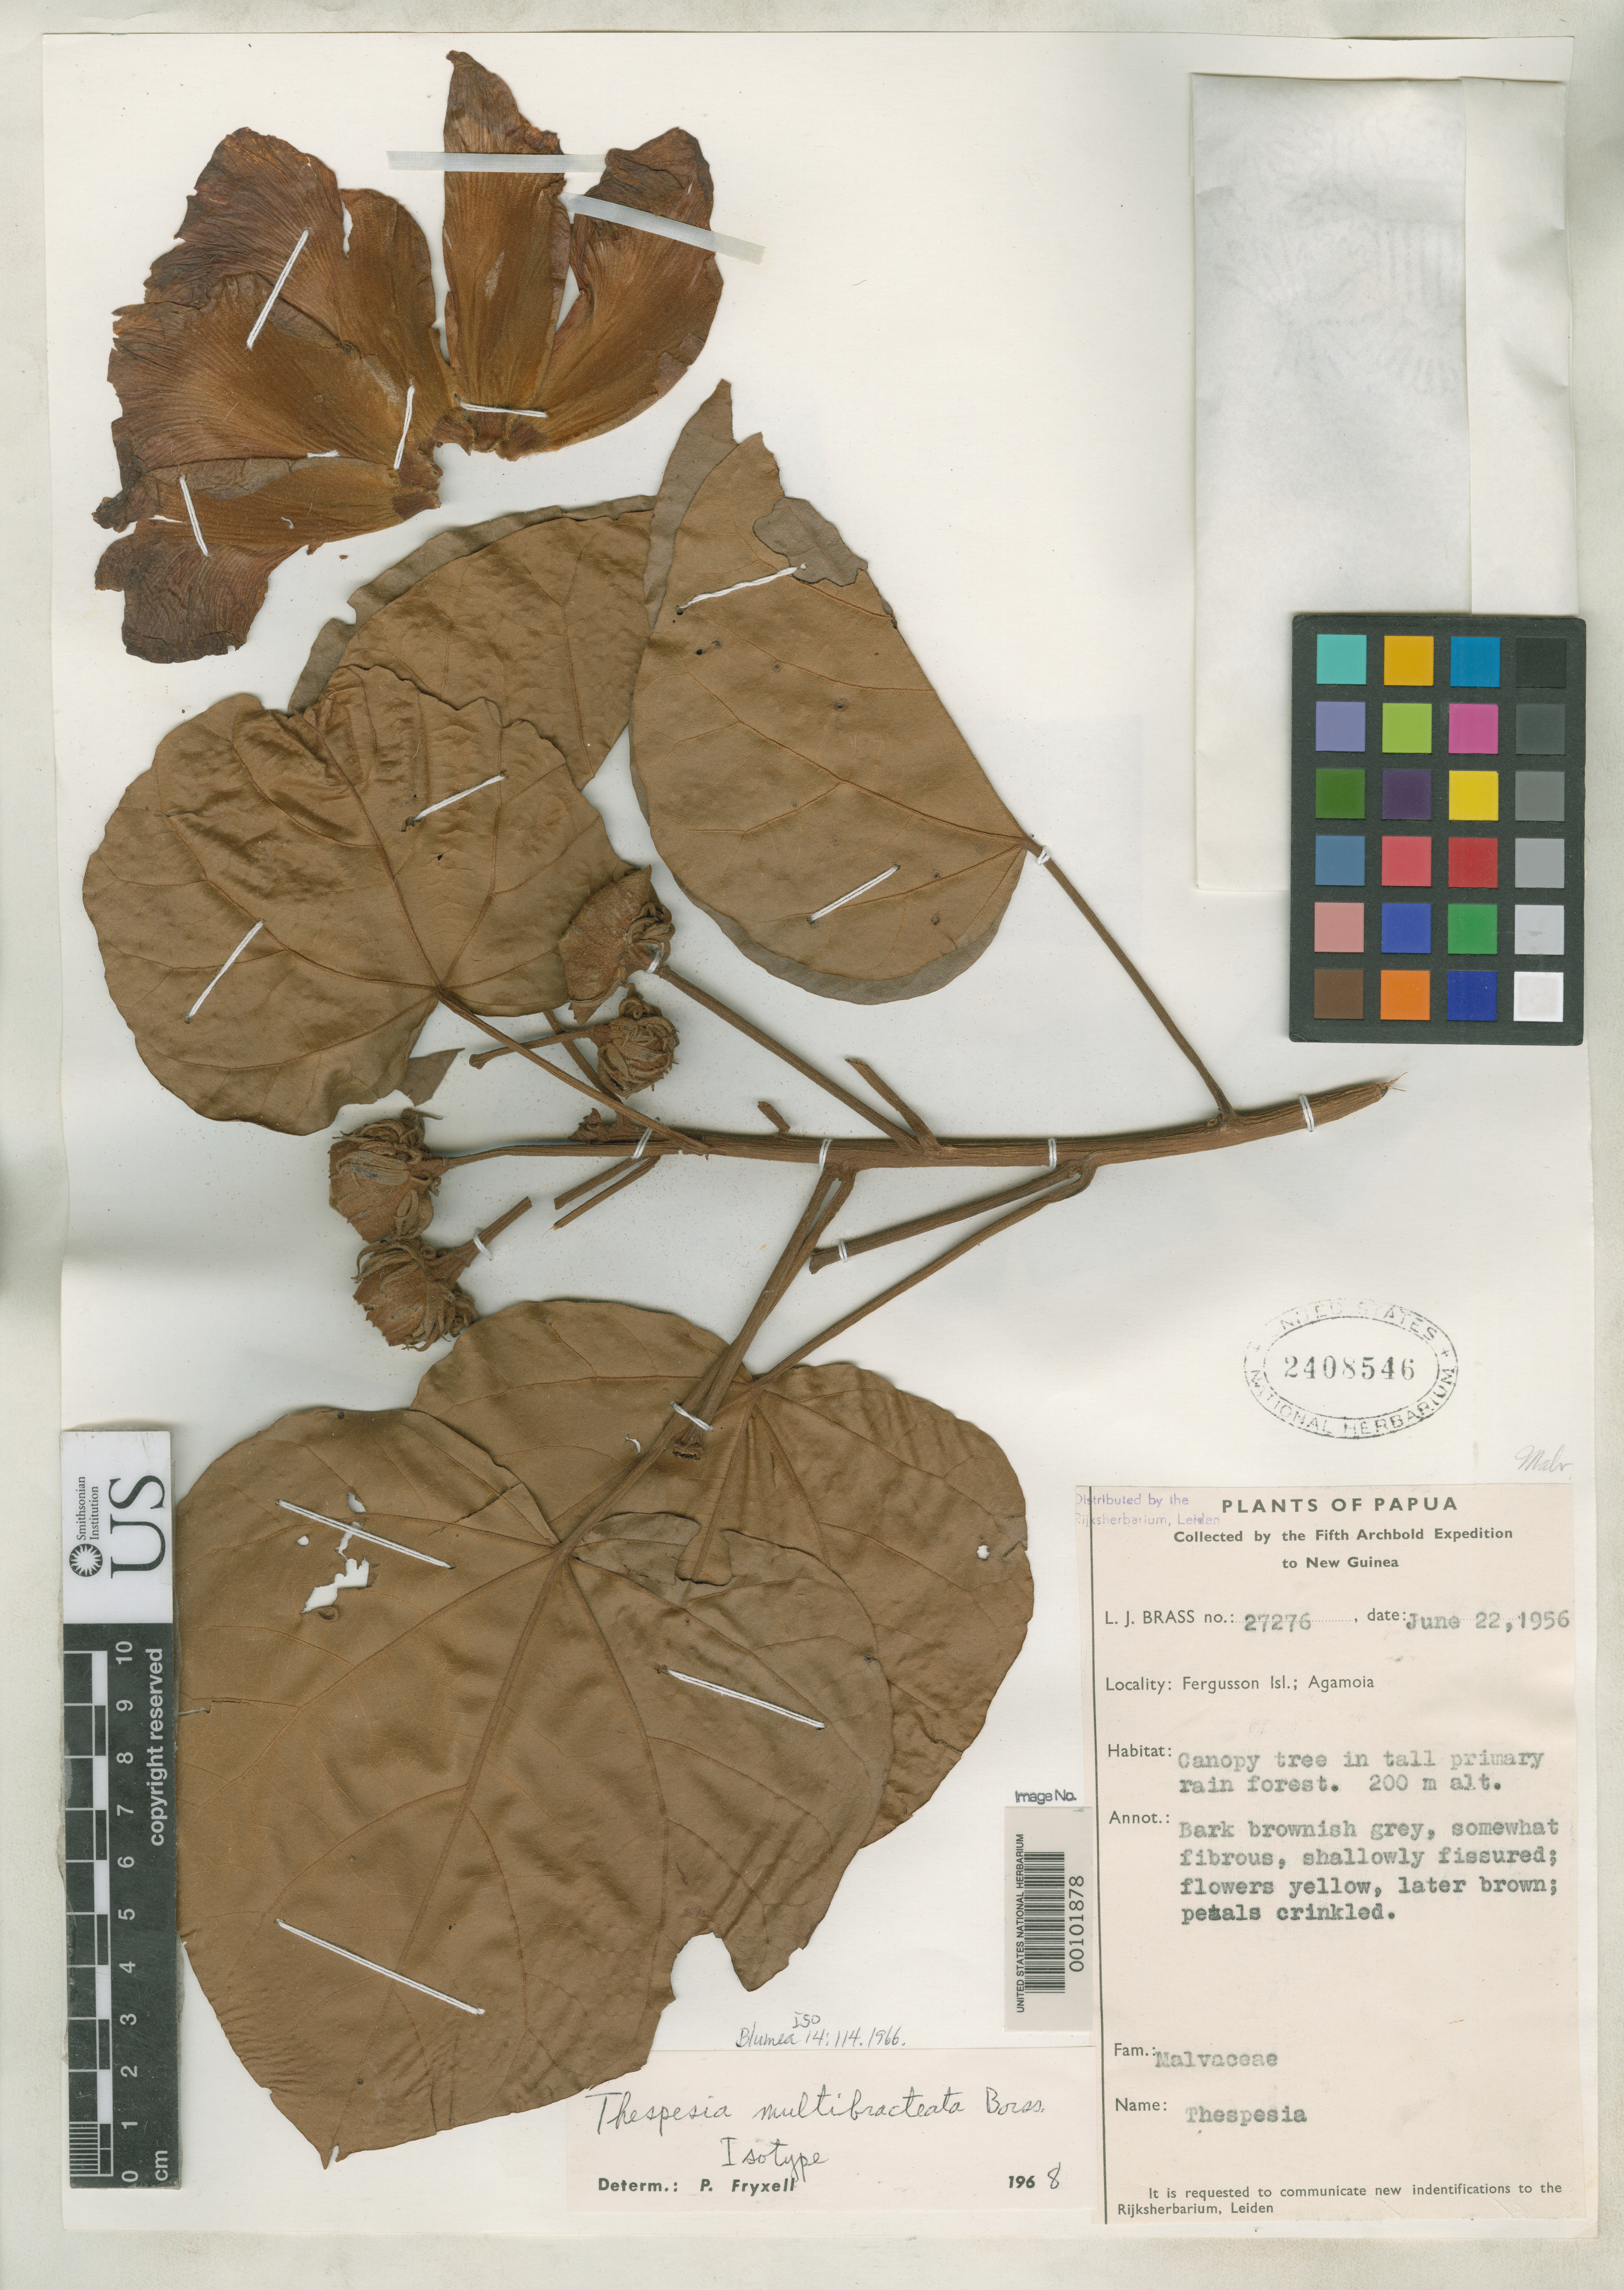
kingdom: Plantae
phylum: Tracheophyta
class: Magnoliopsida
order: Malvales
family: Malvaceae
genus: Thespesia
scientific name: Thespesia multibracteata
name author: Borss.Waalk.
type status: Isotype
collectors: L. J. Brass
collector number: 27276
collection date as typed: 22 Jun 1956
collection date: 1956-06-22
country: Papua New Guinea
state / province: Milne Bay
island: Fergusson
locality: Agamoia.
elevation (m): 200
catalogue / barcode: US 2408546